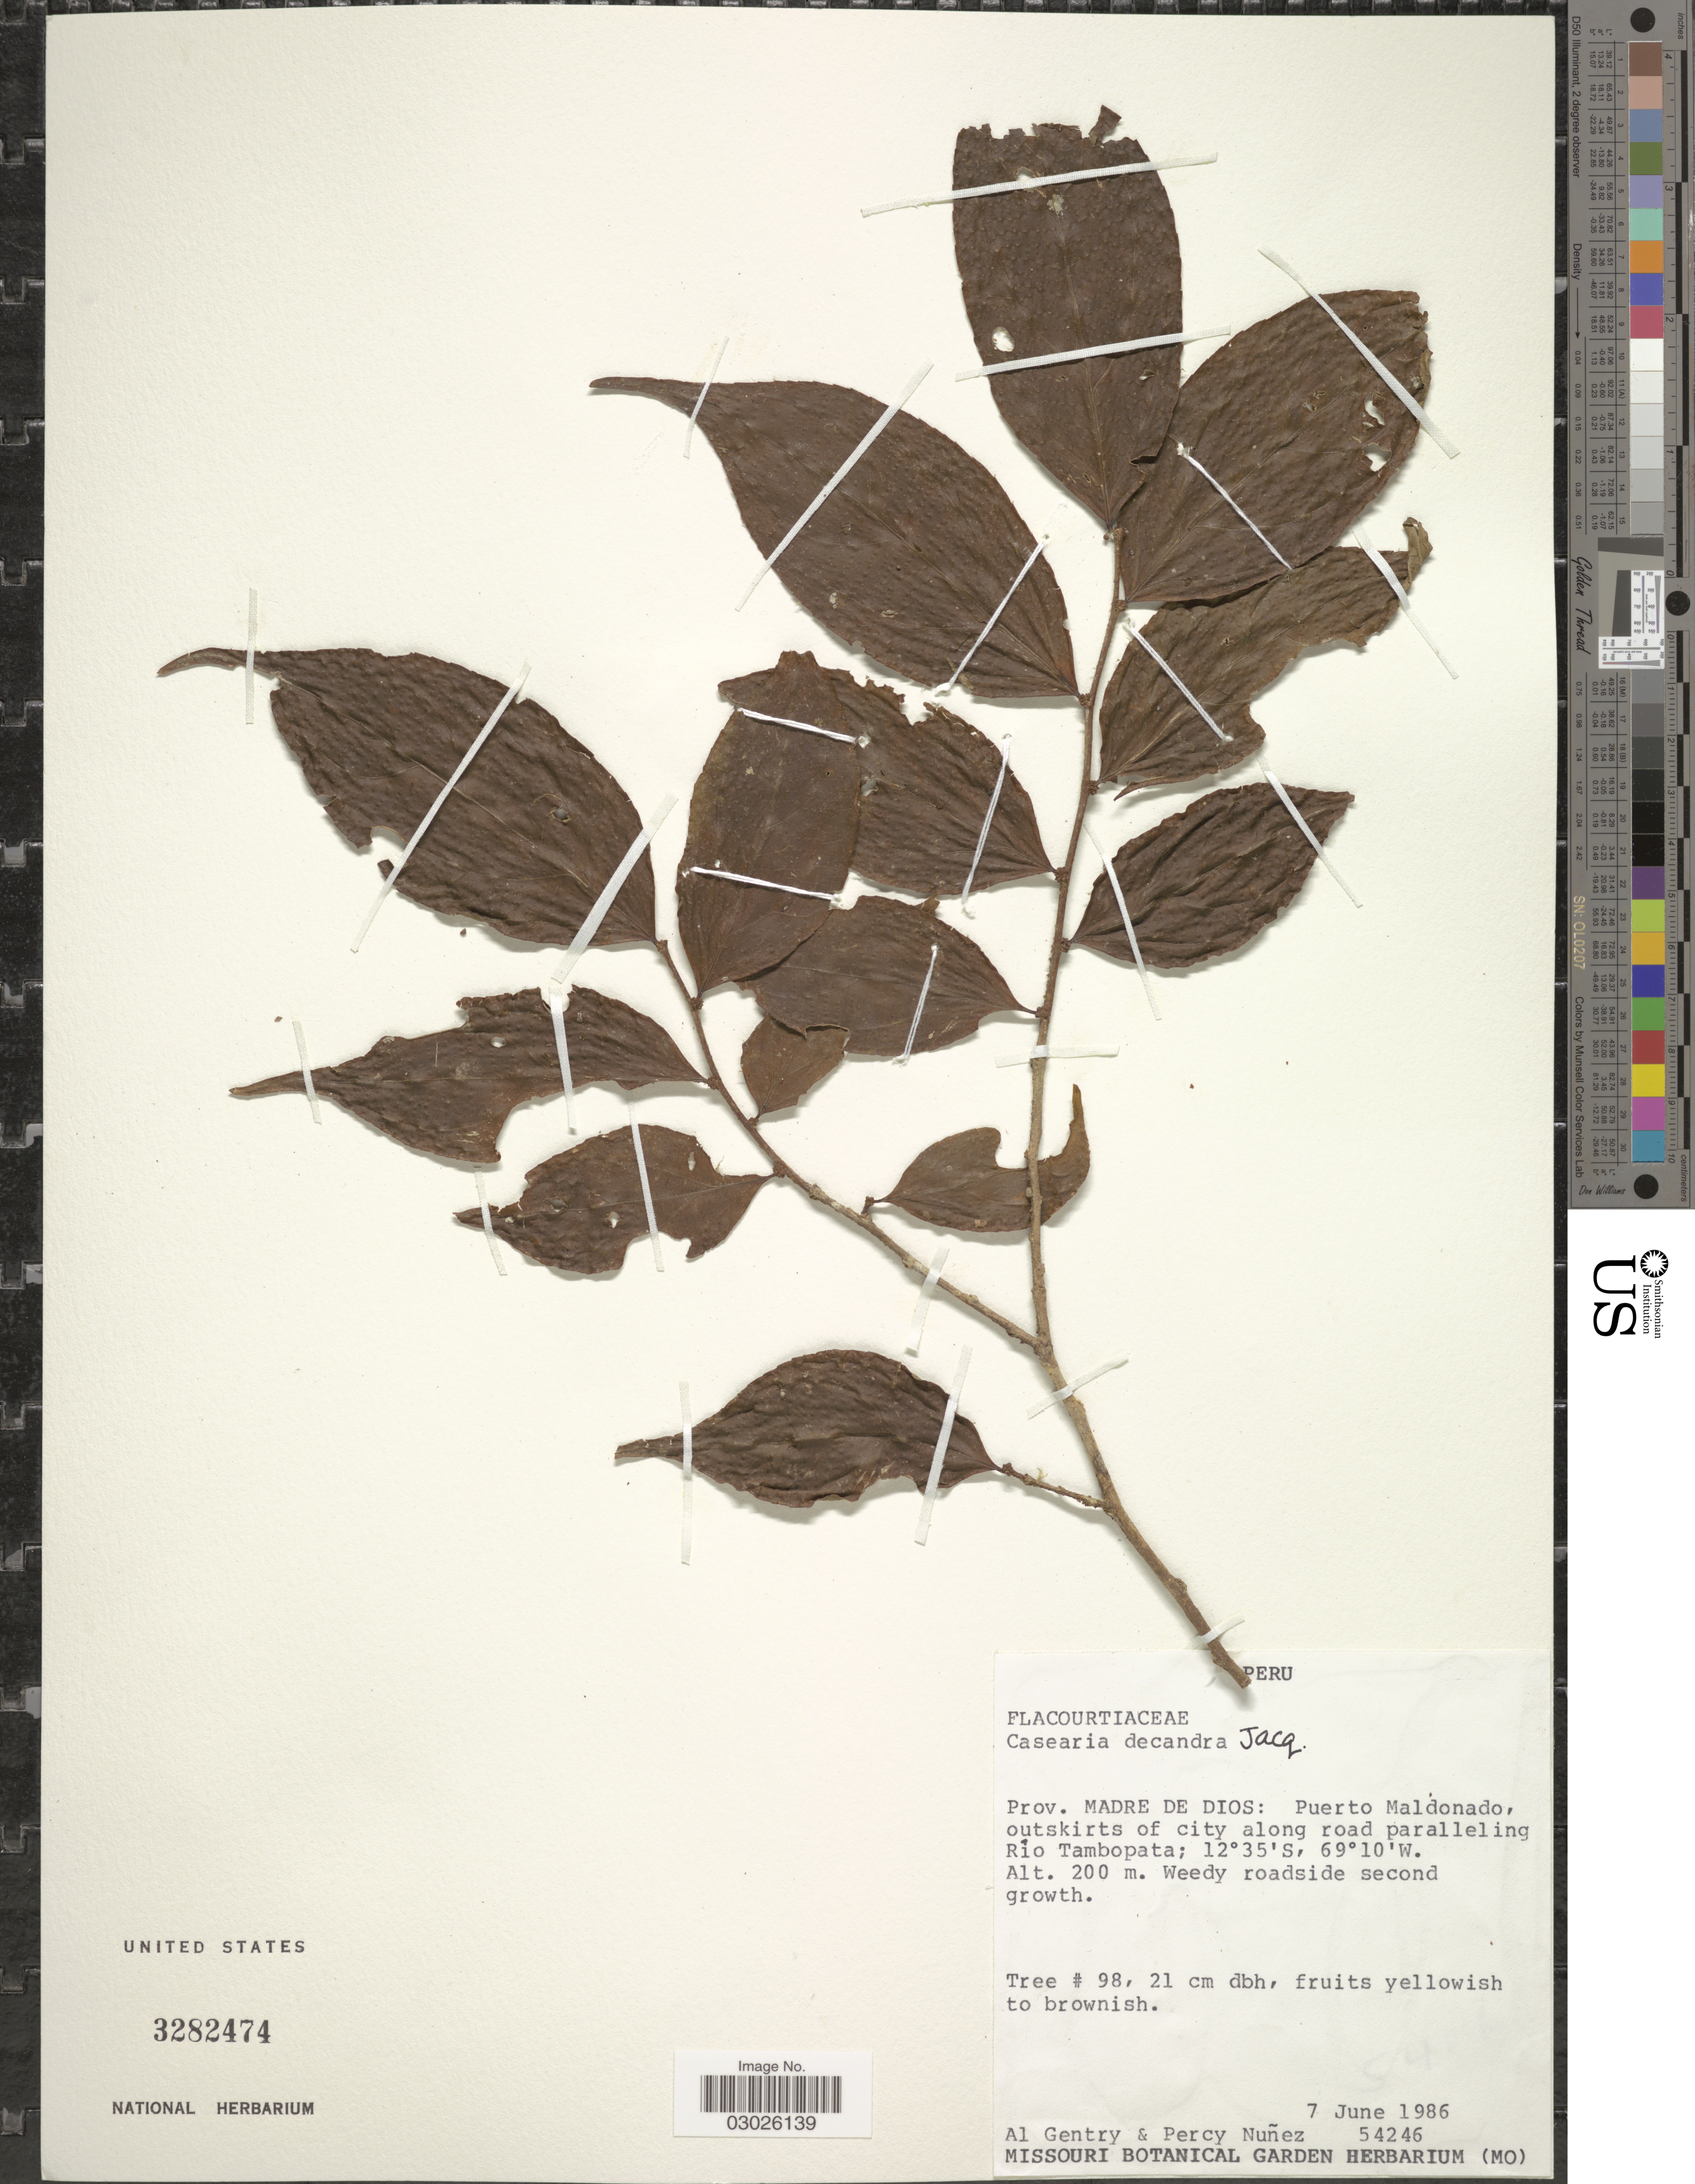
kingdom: Plantae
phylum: Tracheophyta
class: Magnoliopsida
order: Malpighiales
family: Salicaceae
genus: Casearia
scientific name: Casearia decandra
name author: Jacq.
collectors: A. H. Gentry & P. Nuñez V.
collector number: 54246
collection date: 1986-06-07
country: Peru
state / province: Madre de Dios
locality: Puerto Maldonado, outskirts of city along road paralleling Rio Tambopata.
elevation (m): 200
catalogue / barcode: US 3282474